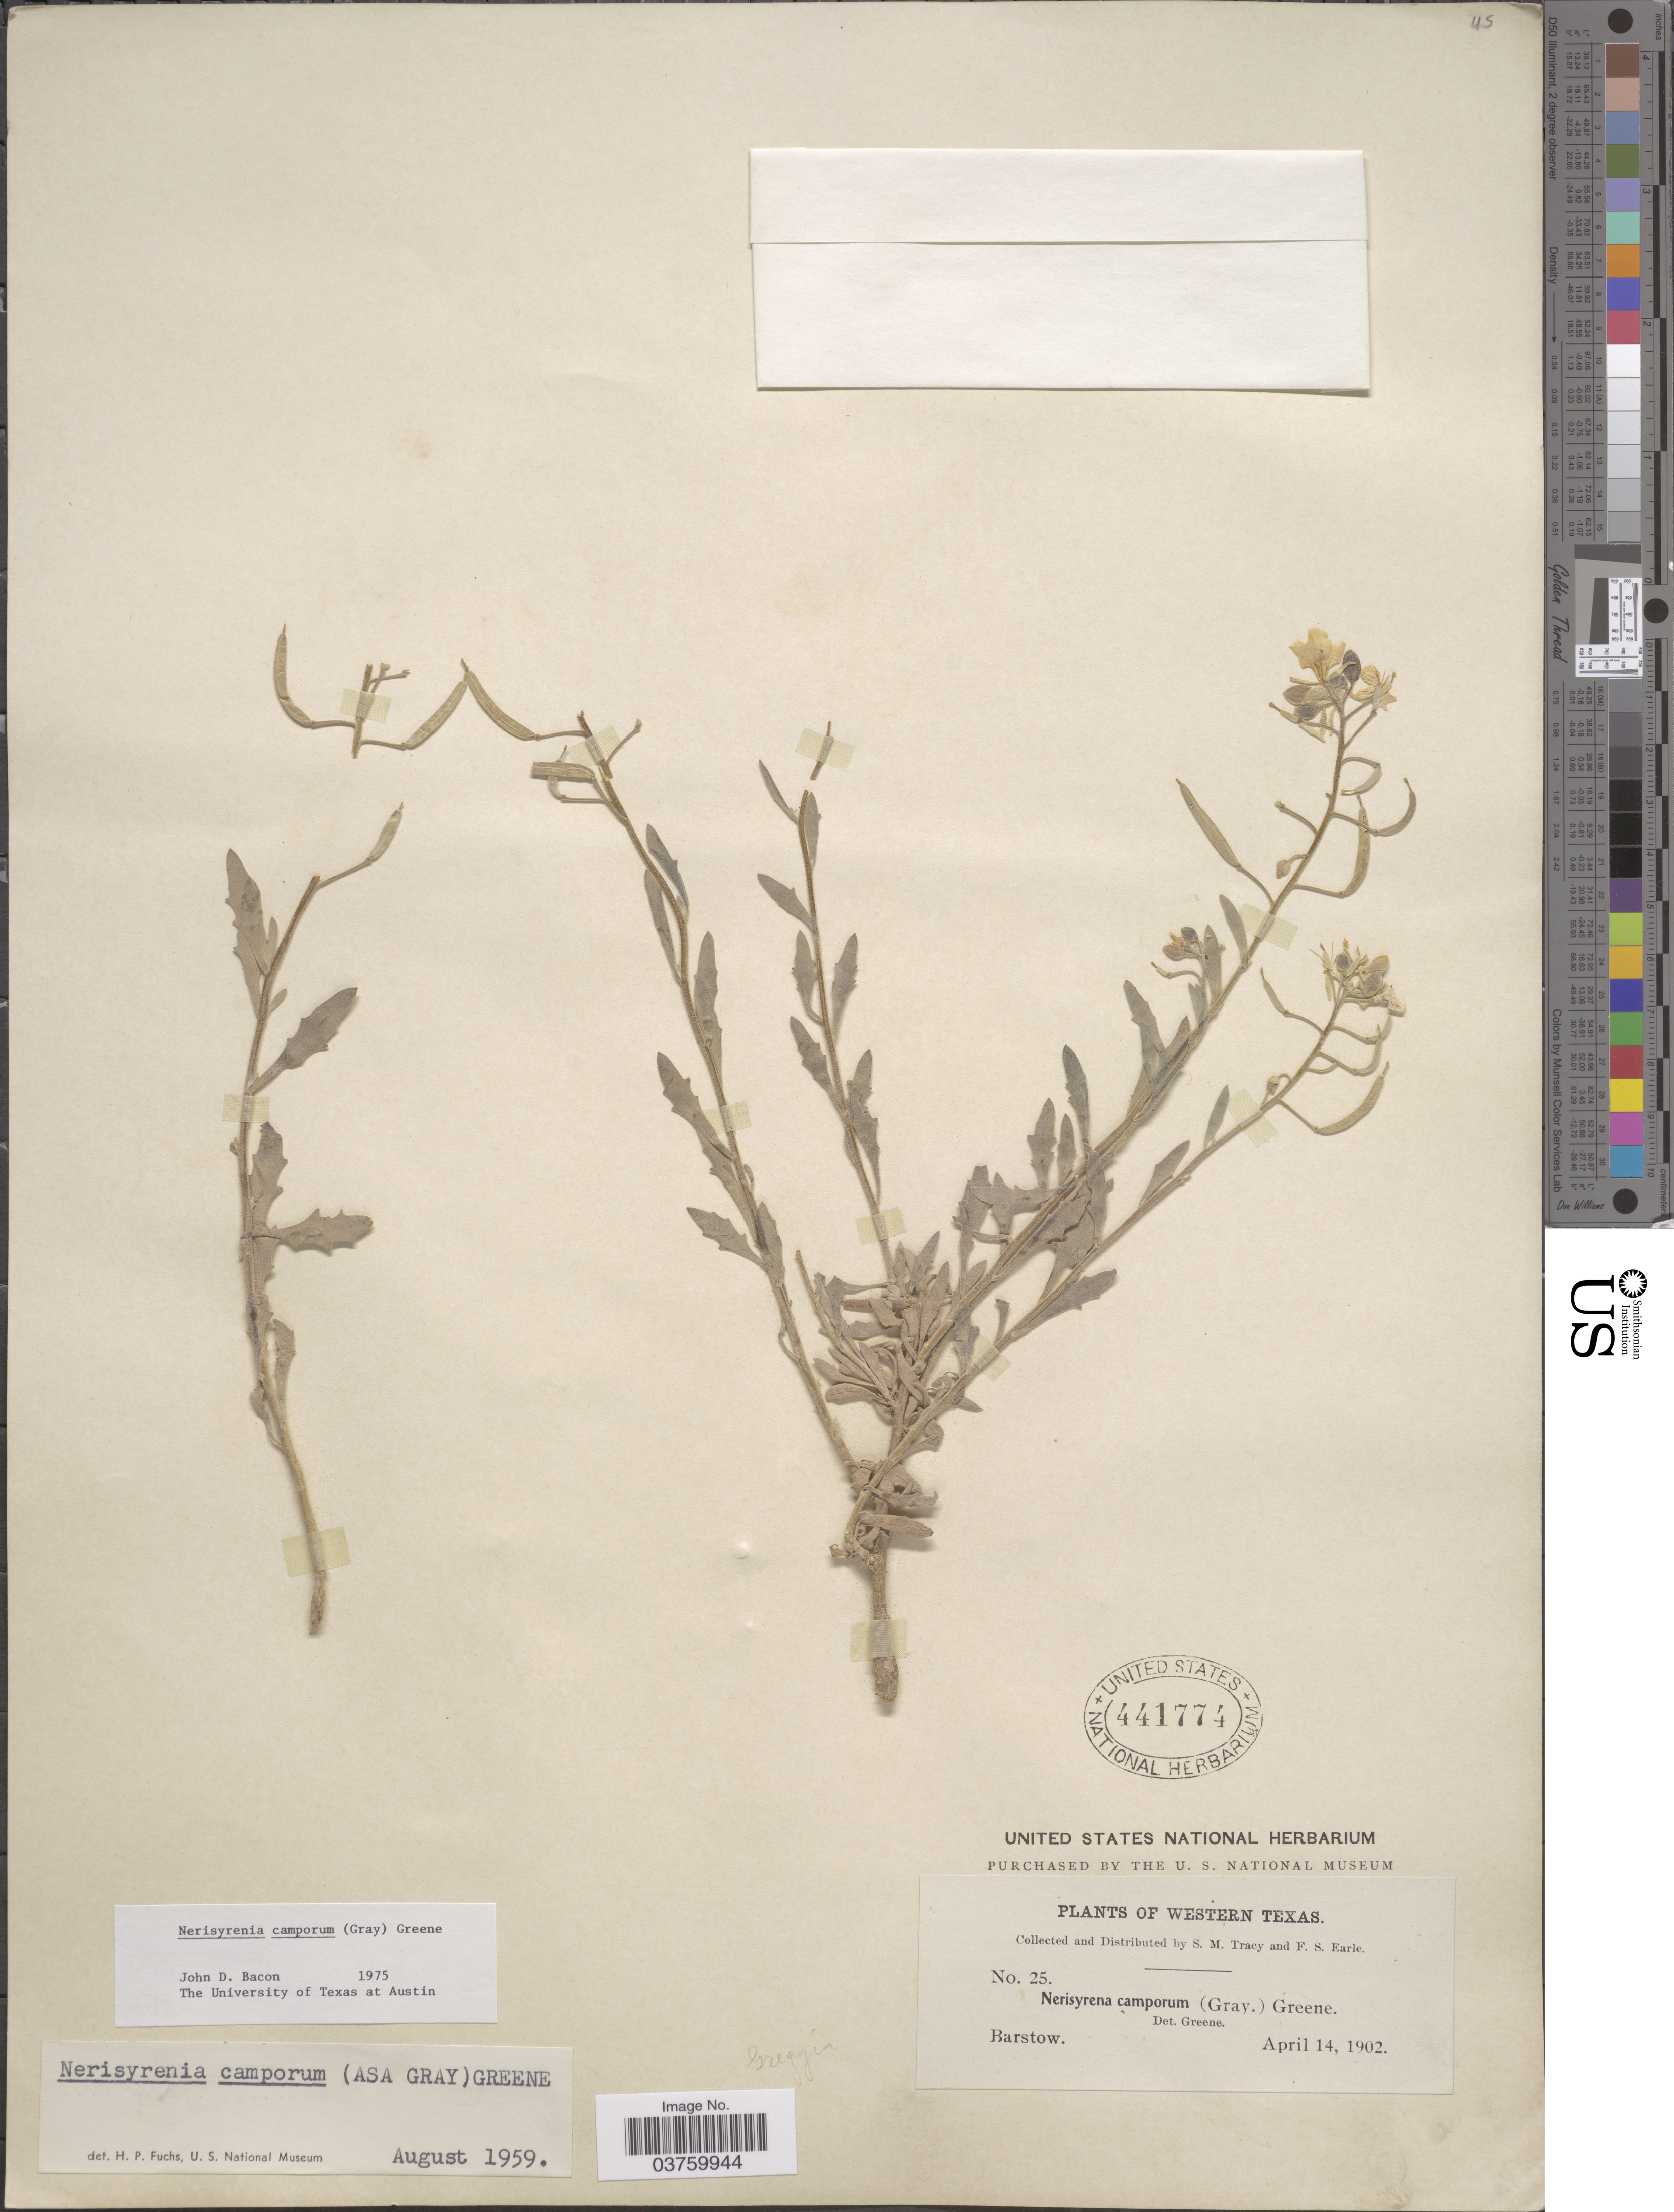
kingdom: Plantae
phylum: Tracheophyta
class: Magnoliopsida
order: Brassicales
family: Brassicaceae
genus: Nerisyrenia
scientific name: Nerisyrenia camporum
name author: (A. Gray) Greene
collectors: S. M. Tracy & F. S. Earle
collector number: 25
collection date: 1902-04-14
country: United States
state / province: Texas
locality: Barstow.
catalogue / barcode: US 441774